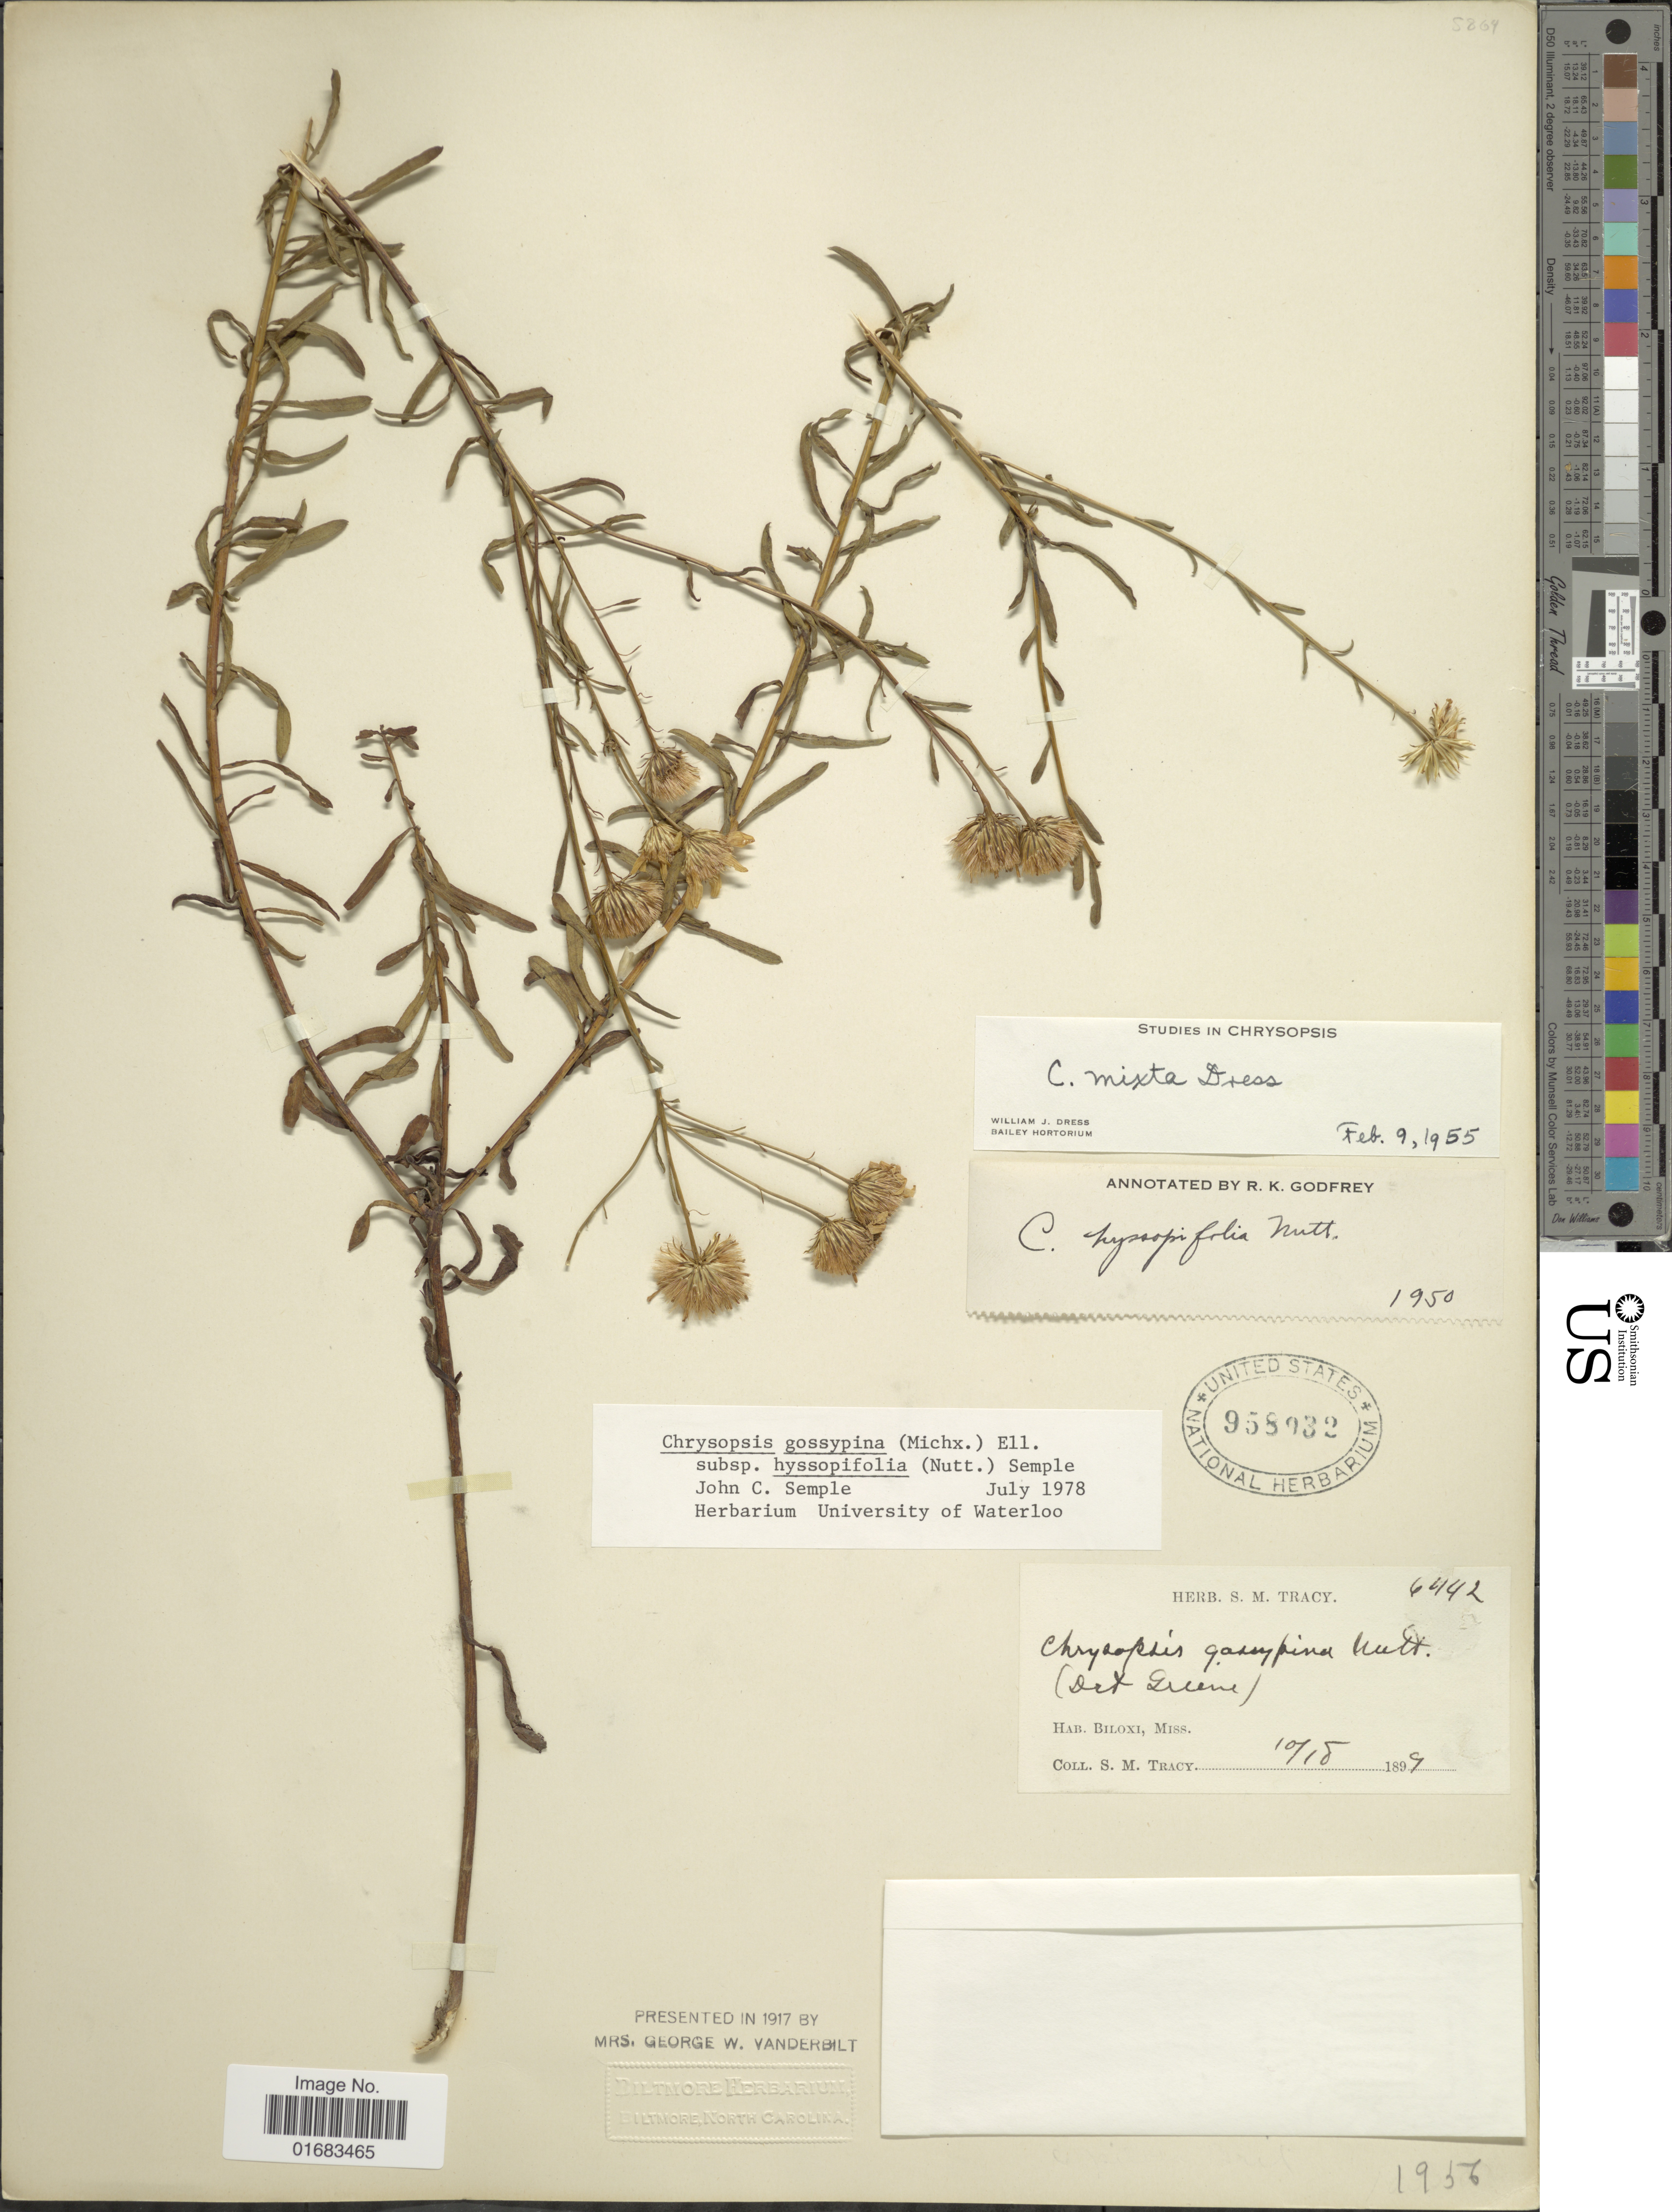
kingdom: Plantae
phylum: Tracheophyta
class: Magnoliopsida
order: Asterales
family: Asteraceae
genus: Chrysopsis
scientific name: Chrysopsis gossypina subsp. hyssopifolia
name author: (Nutt.) Semple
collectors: S. M. Tracy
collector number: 6442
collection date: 1899-10-18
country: United States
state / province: Mississippi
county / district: Harrison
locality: Biloxi.